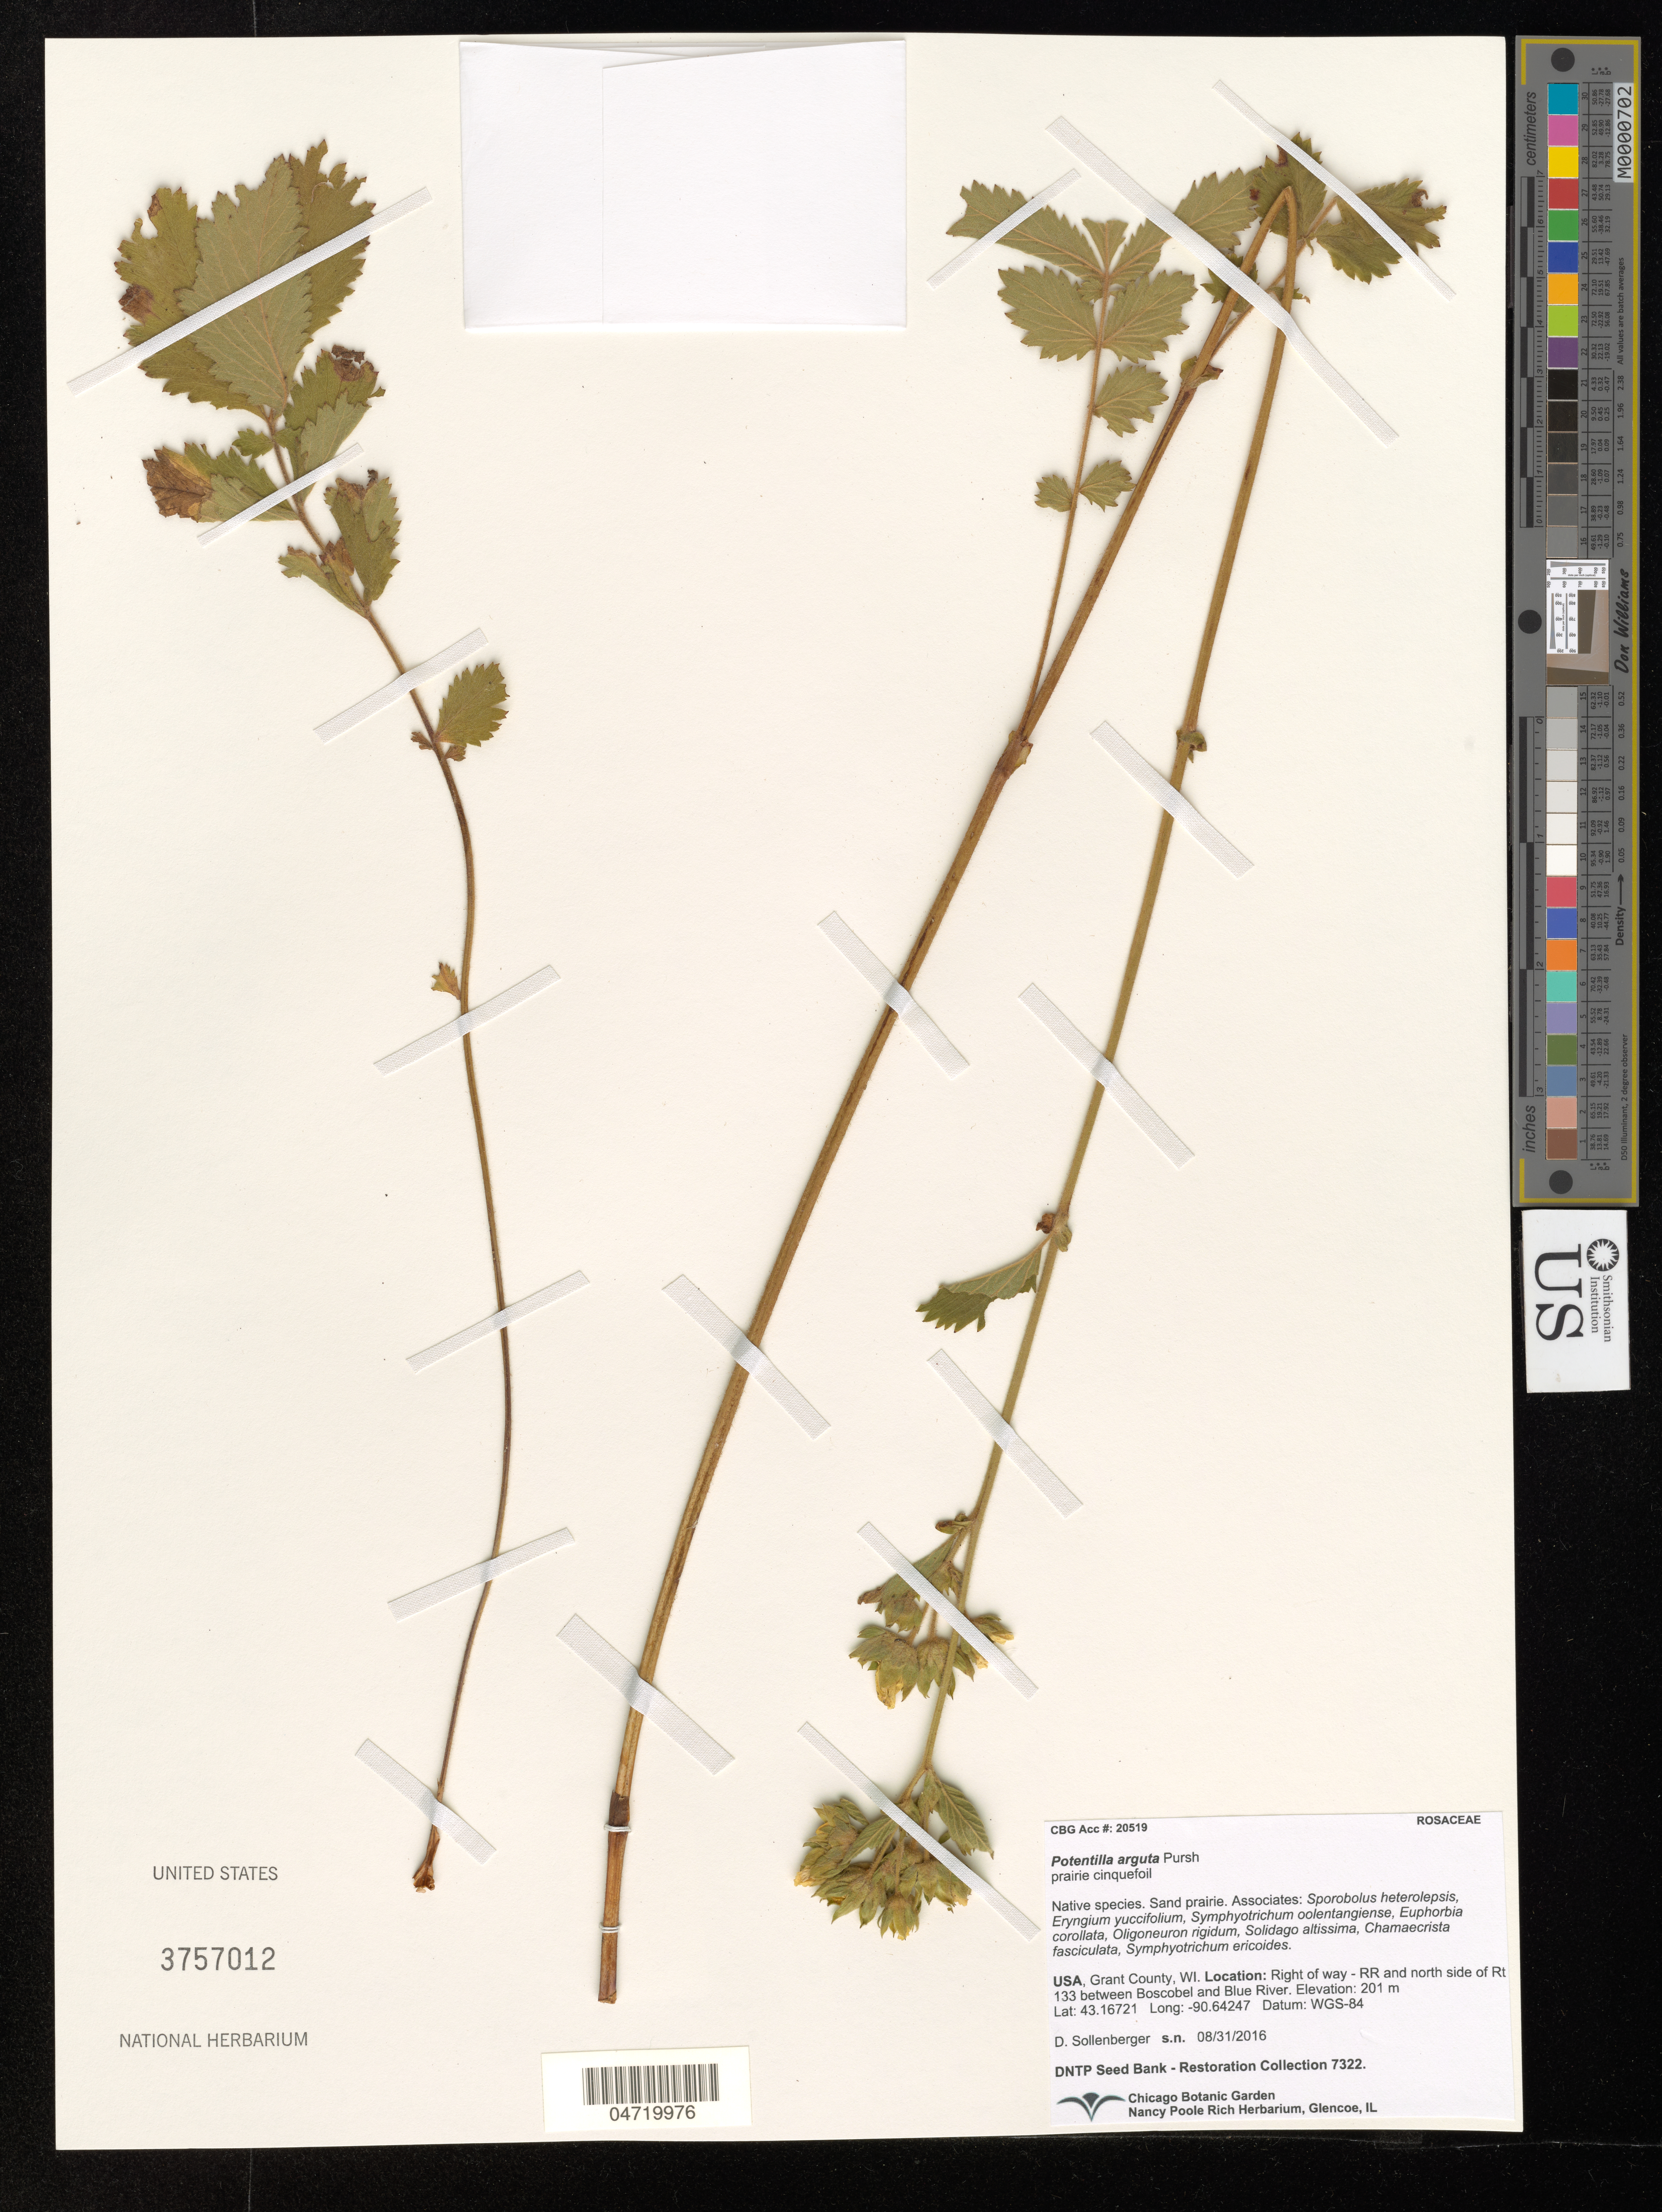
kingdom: Plantae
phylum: Tracheophyta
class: Magnoliopsida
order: Rosales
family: Rosaceae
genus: Potentilla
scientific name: Potentilla arguta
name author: Pursh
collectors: D. Sollenberger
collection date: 2016-08-31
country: United States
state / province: Wisconsin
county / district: Grant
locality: Grant County. Right of way - RR and north side of Rt 133 between Boscobel and Blue River.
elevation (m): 201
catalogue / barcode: US 3757012